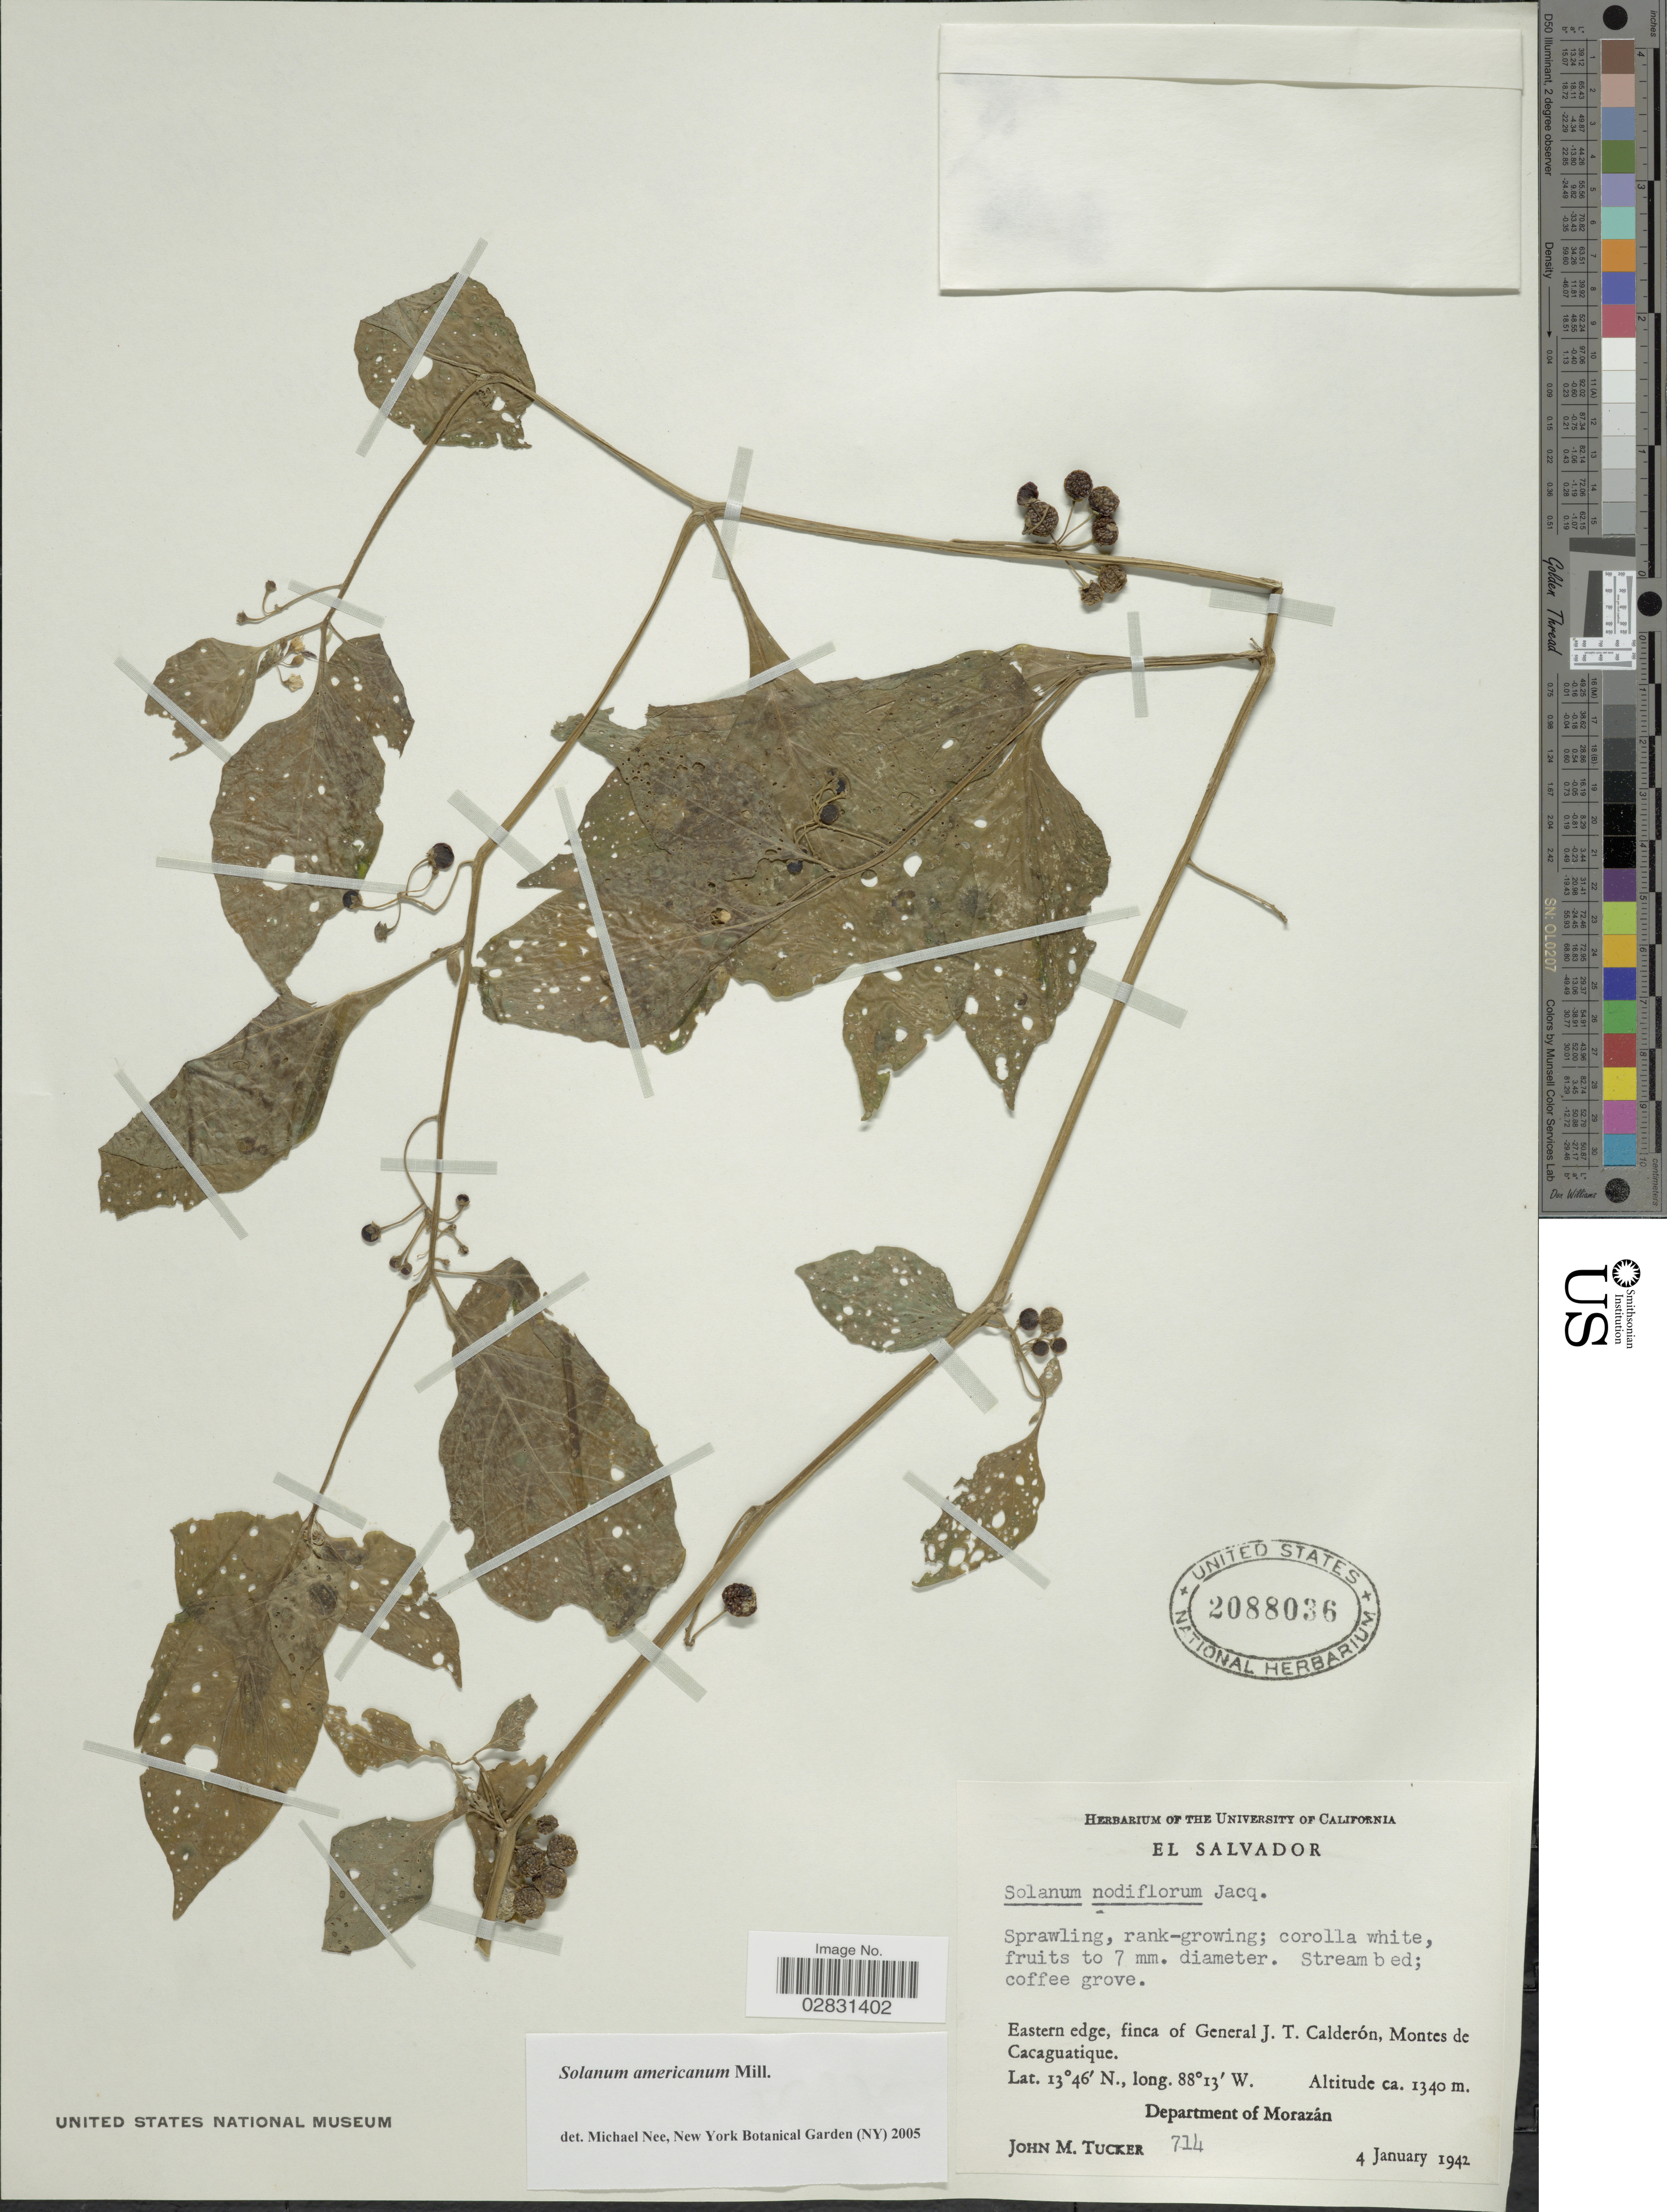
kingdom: Plantae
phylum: Tracheophyta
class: Magnoliopsida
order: Solanales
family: Solanaceae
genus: Solanum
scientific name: Solanum americanum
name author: Mill.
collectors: J. M. Tucker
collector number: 714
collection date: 1942-01-04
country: El Salvador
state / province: Morazan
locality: Eastern edge, finca of General J.T. Calderón, Montes de Cacaguatique.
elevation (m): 1340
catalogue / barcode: US 2088036